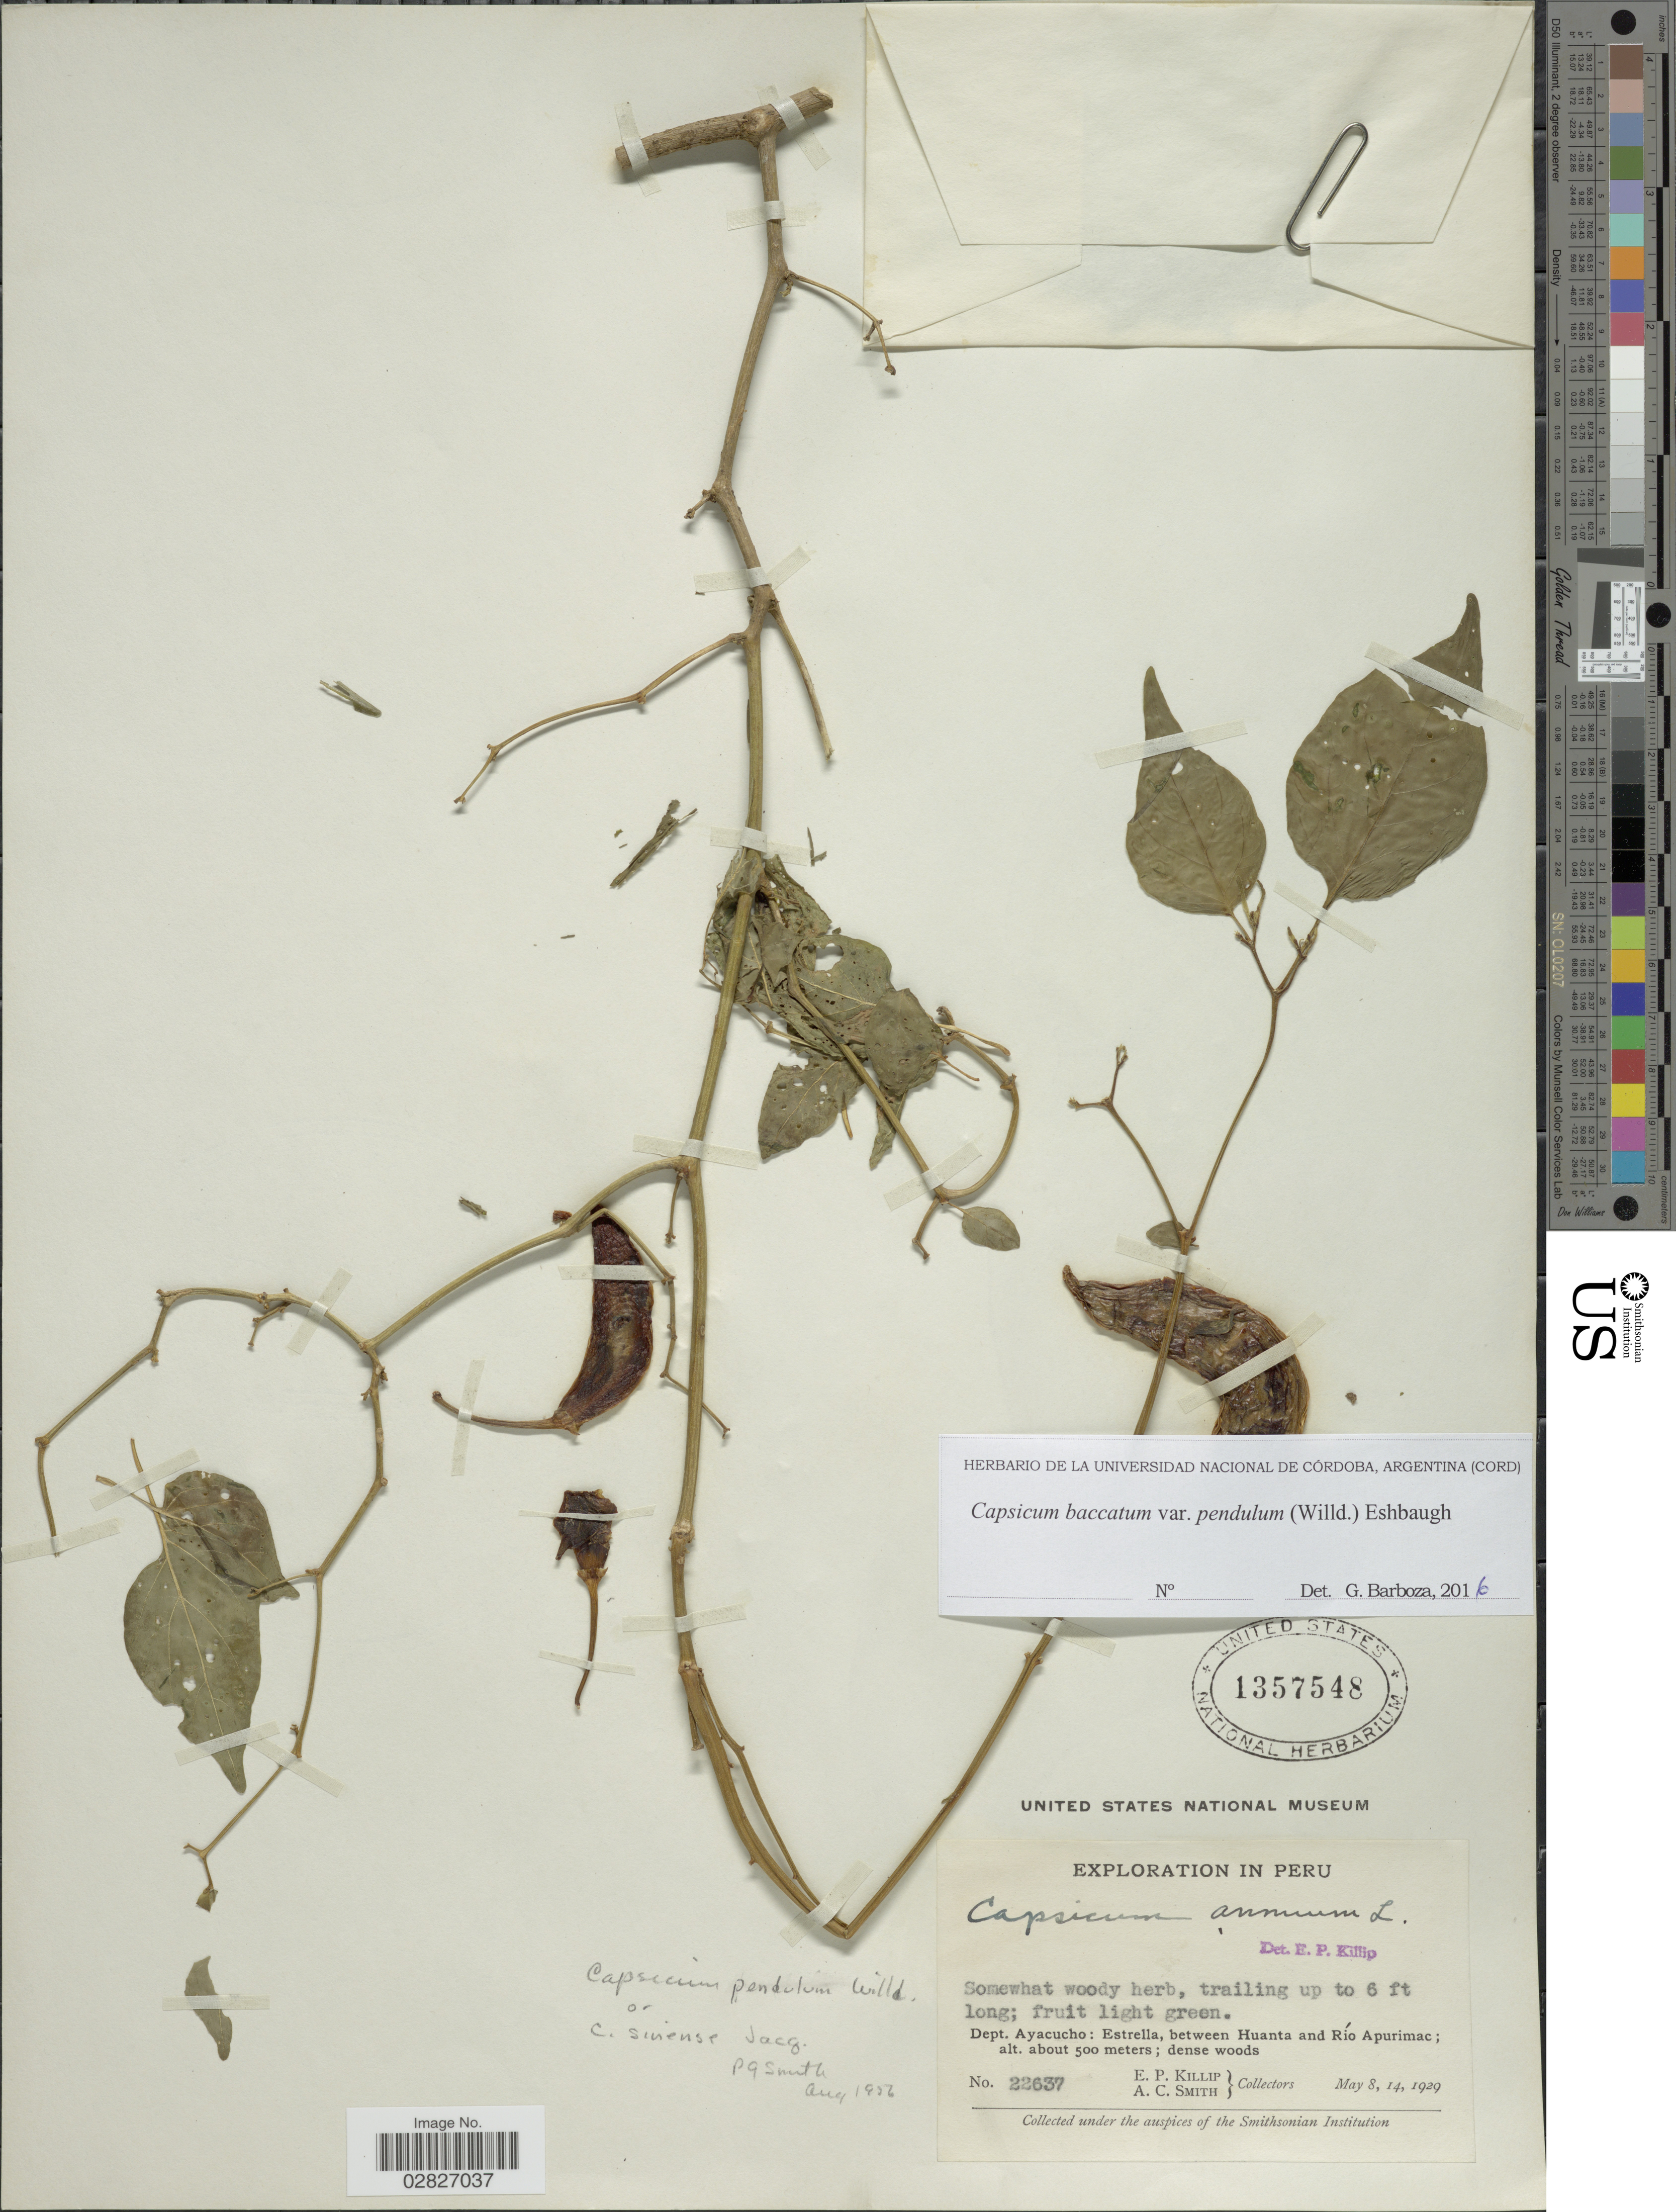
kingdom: Plantae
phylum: Tracheophyta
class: Magnoliopsida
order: Solanales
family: Solanaceae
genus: Capsicum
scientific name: Capsicum baccatum var. pendulum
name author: L.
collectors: E. P. Killip & A. C. Smith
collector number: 22637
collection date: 1929-05-08/1929-05-14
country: Peru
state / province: Ayacucho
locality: Dept. Ayacucho, Estrella, between Huanta and Río Apurimac.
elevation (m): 500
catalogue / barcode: US 1357548